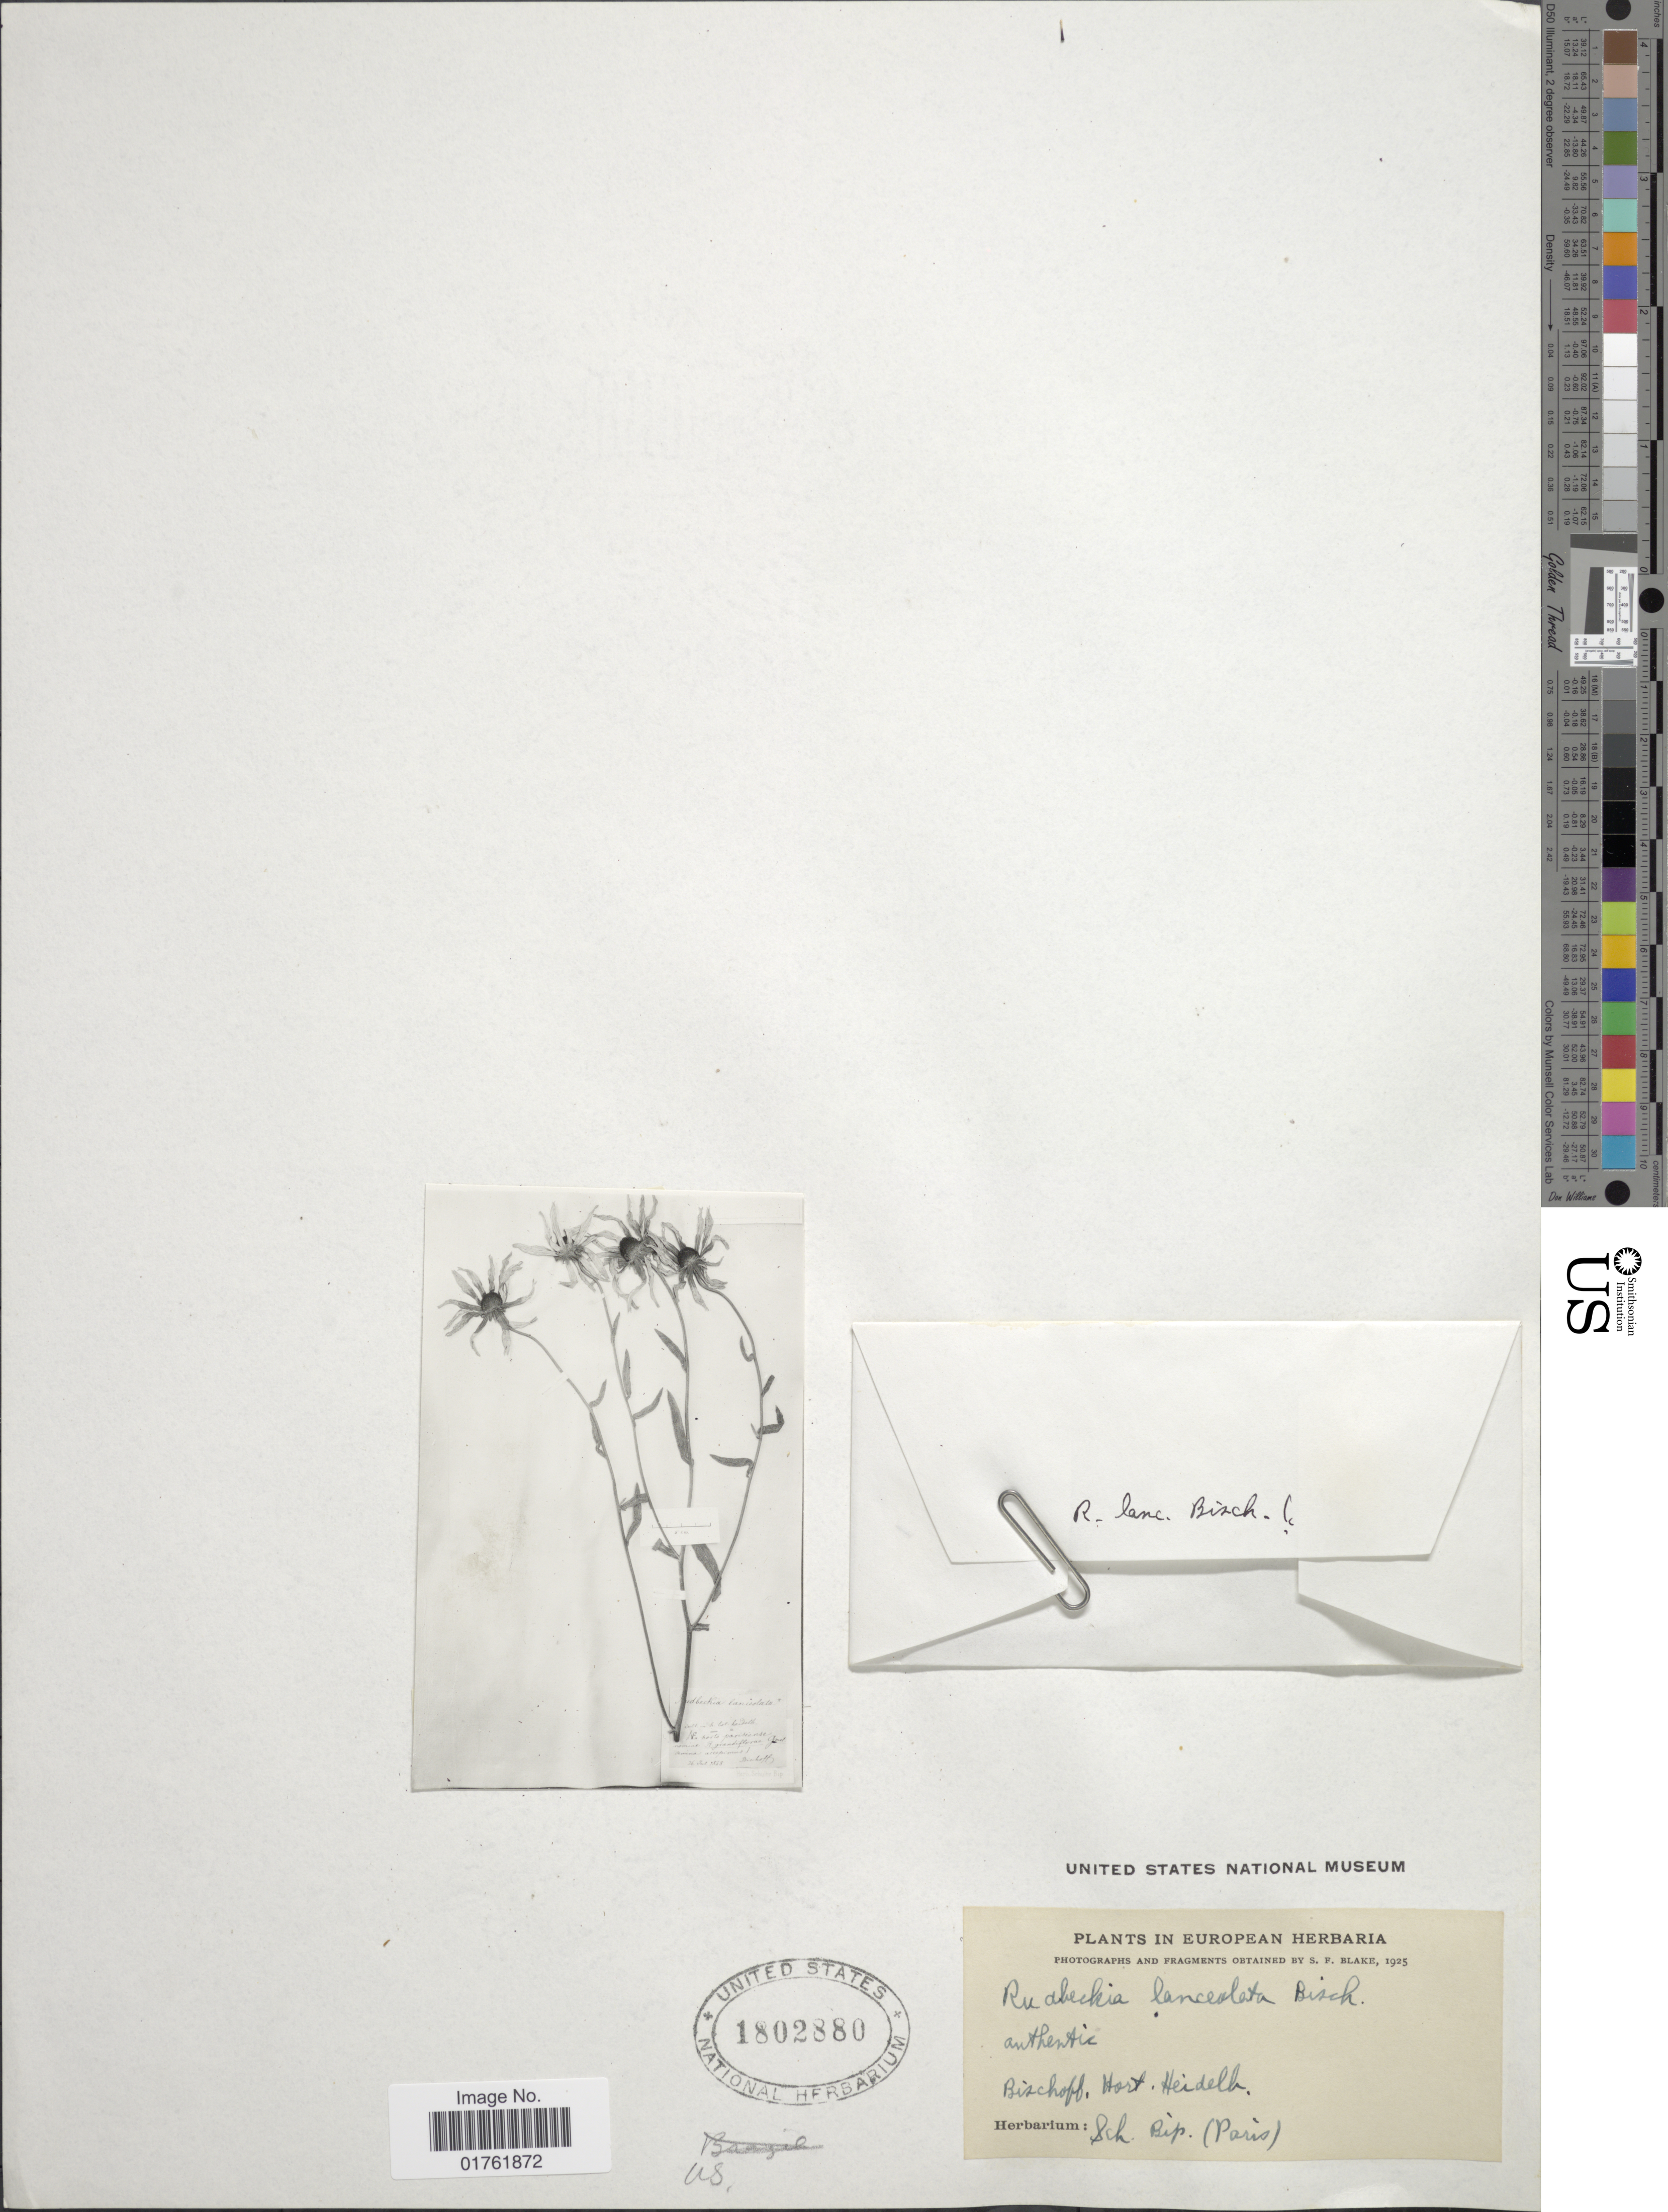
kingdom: Plantae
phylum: Tracheophyta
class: Magnoliopsida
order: Asterales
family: Asteraceae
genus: Rudbeckia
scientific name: Rudbeckia laciniata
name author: L.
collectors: -. Bischoff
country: Germany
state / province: Baden-Württemberg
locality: Hort Heidelh, Sch Bip. (Paris) [interpreted]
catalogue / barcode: US 1802880